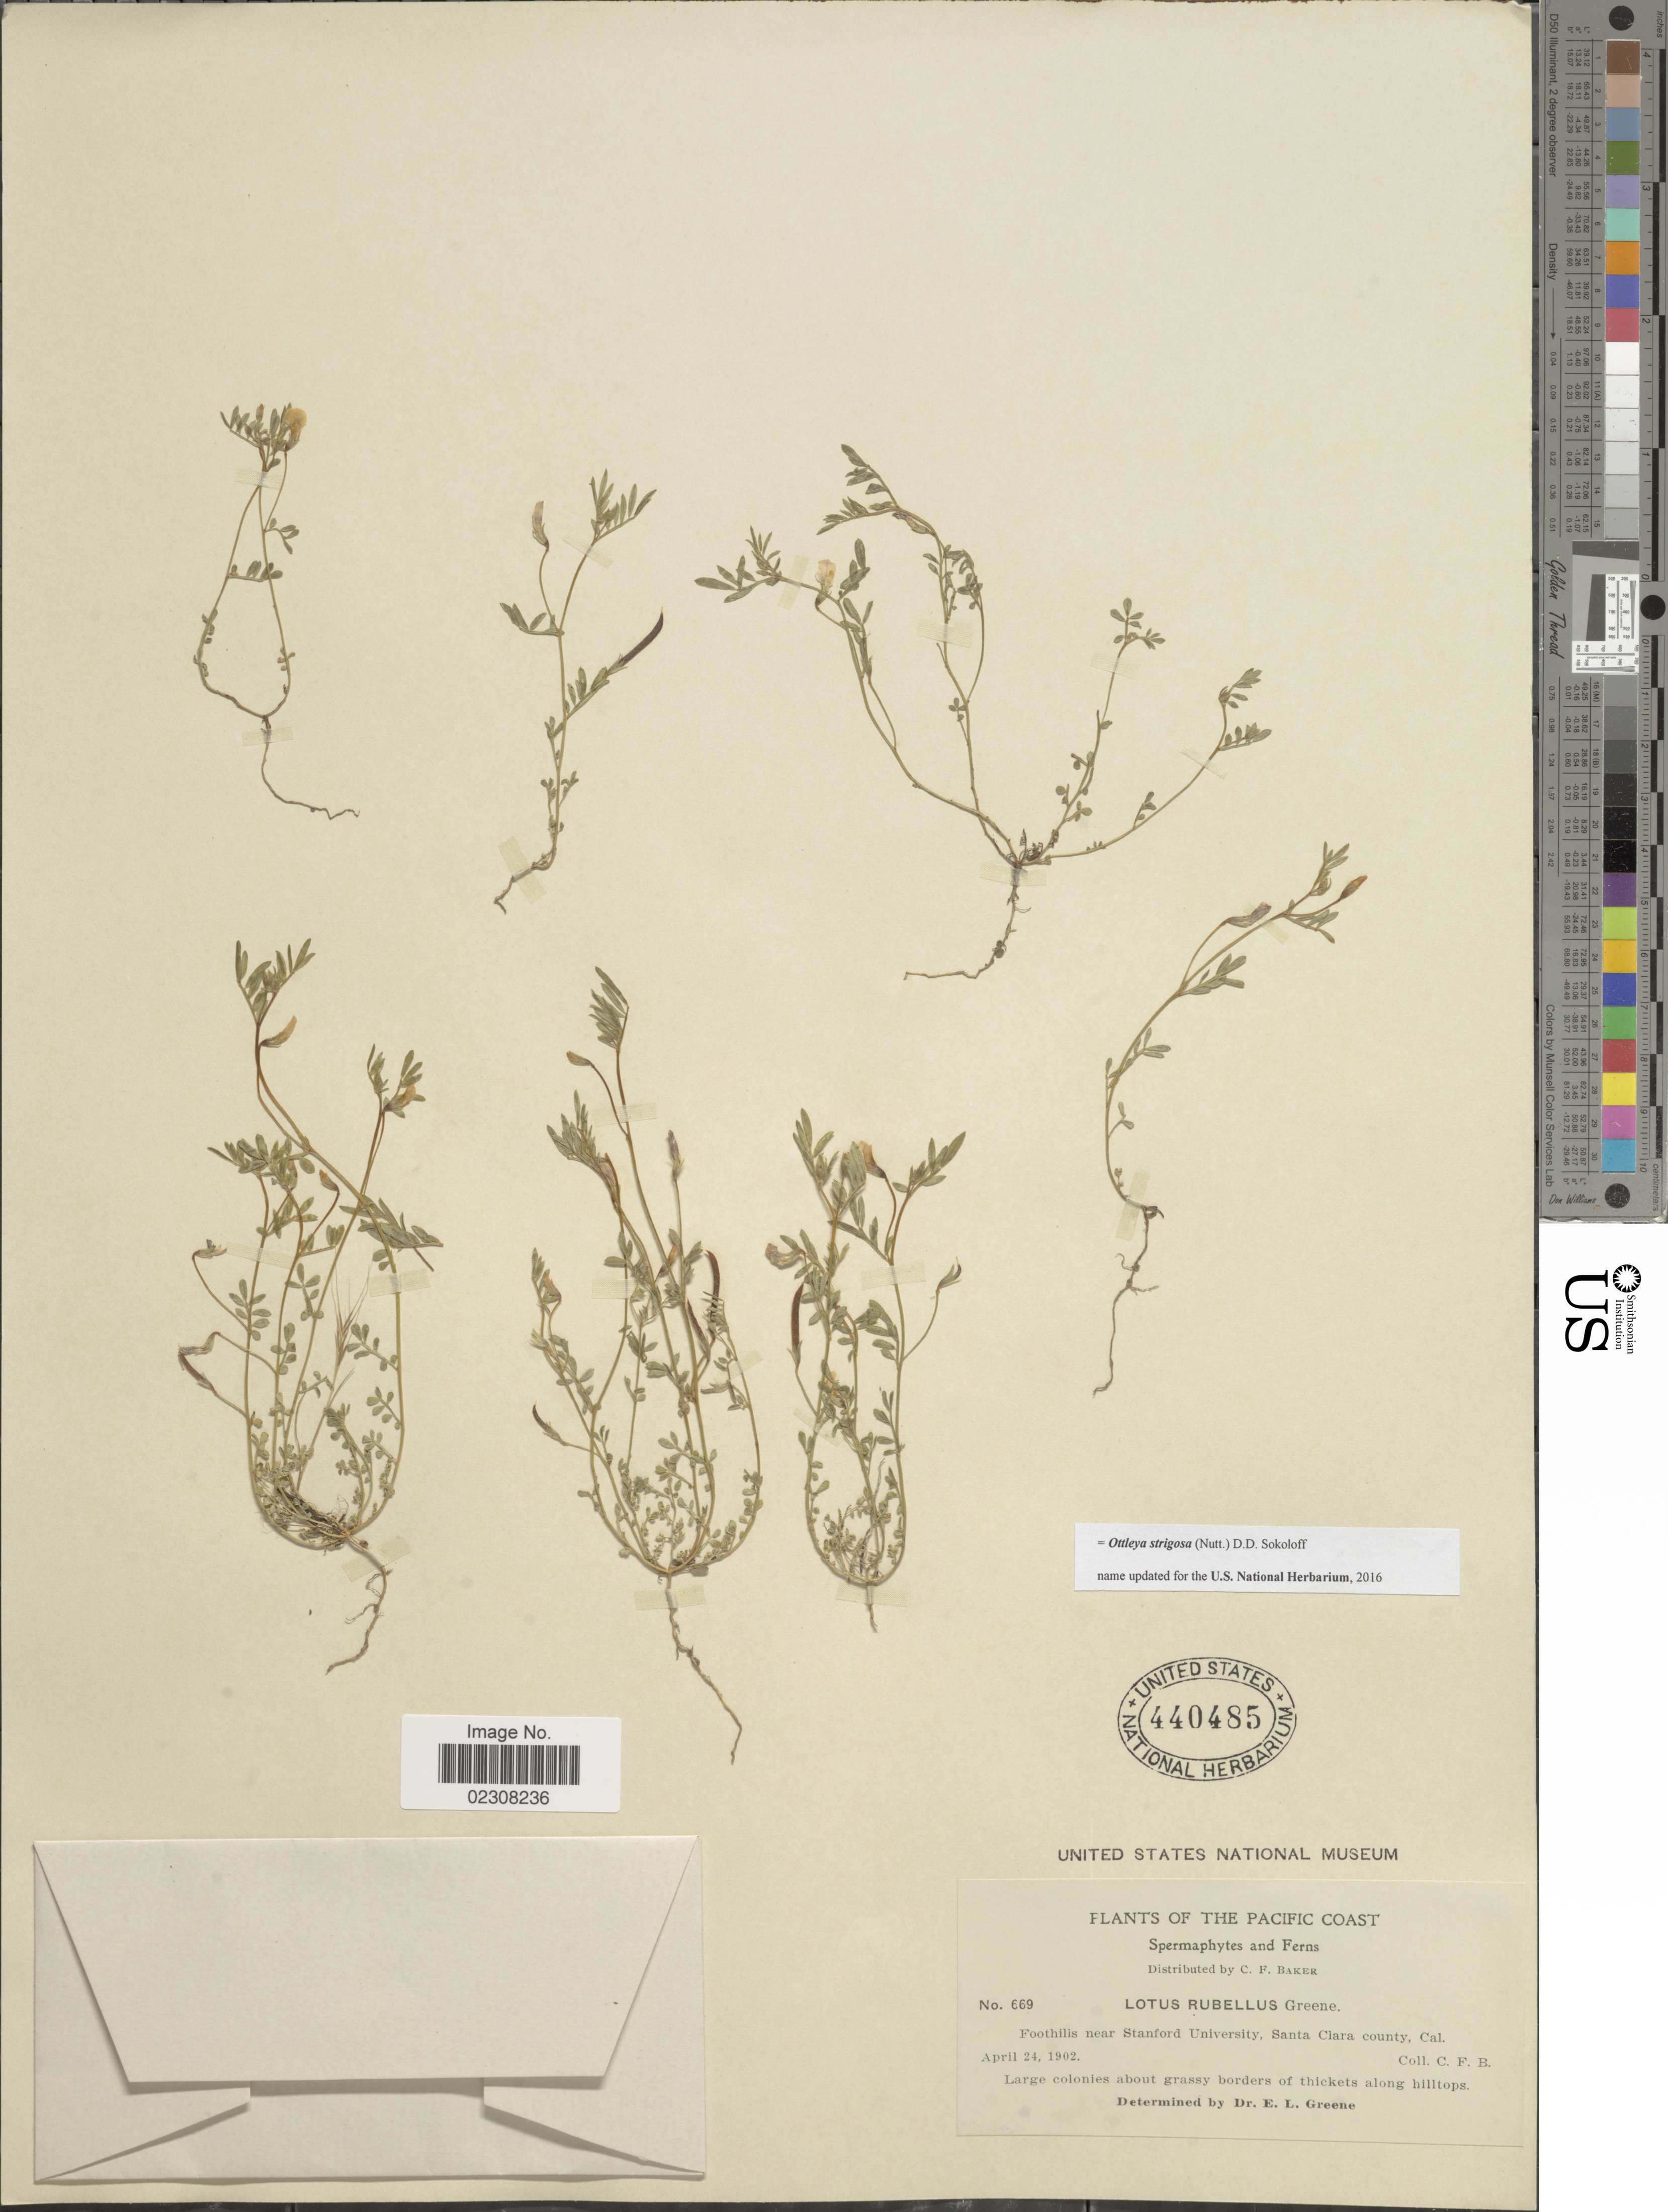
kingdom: Plantae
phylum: Tracheophyta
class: Magnoliopsida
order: Fabales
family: Fabaceae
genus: Ottleya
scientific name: Ottleya strigosa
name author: (Nutt.) D.D. Sokoloff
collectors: C. F. Baker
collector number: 669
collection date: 1902-04-24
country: United States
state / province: California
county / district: Santa Clara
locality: Foothills near Stanford University, Santa Clara county, Cal.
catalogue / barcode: US 440485